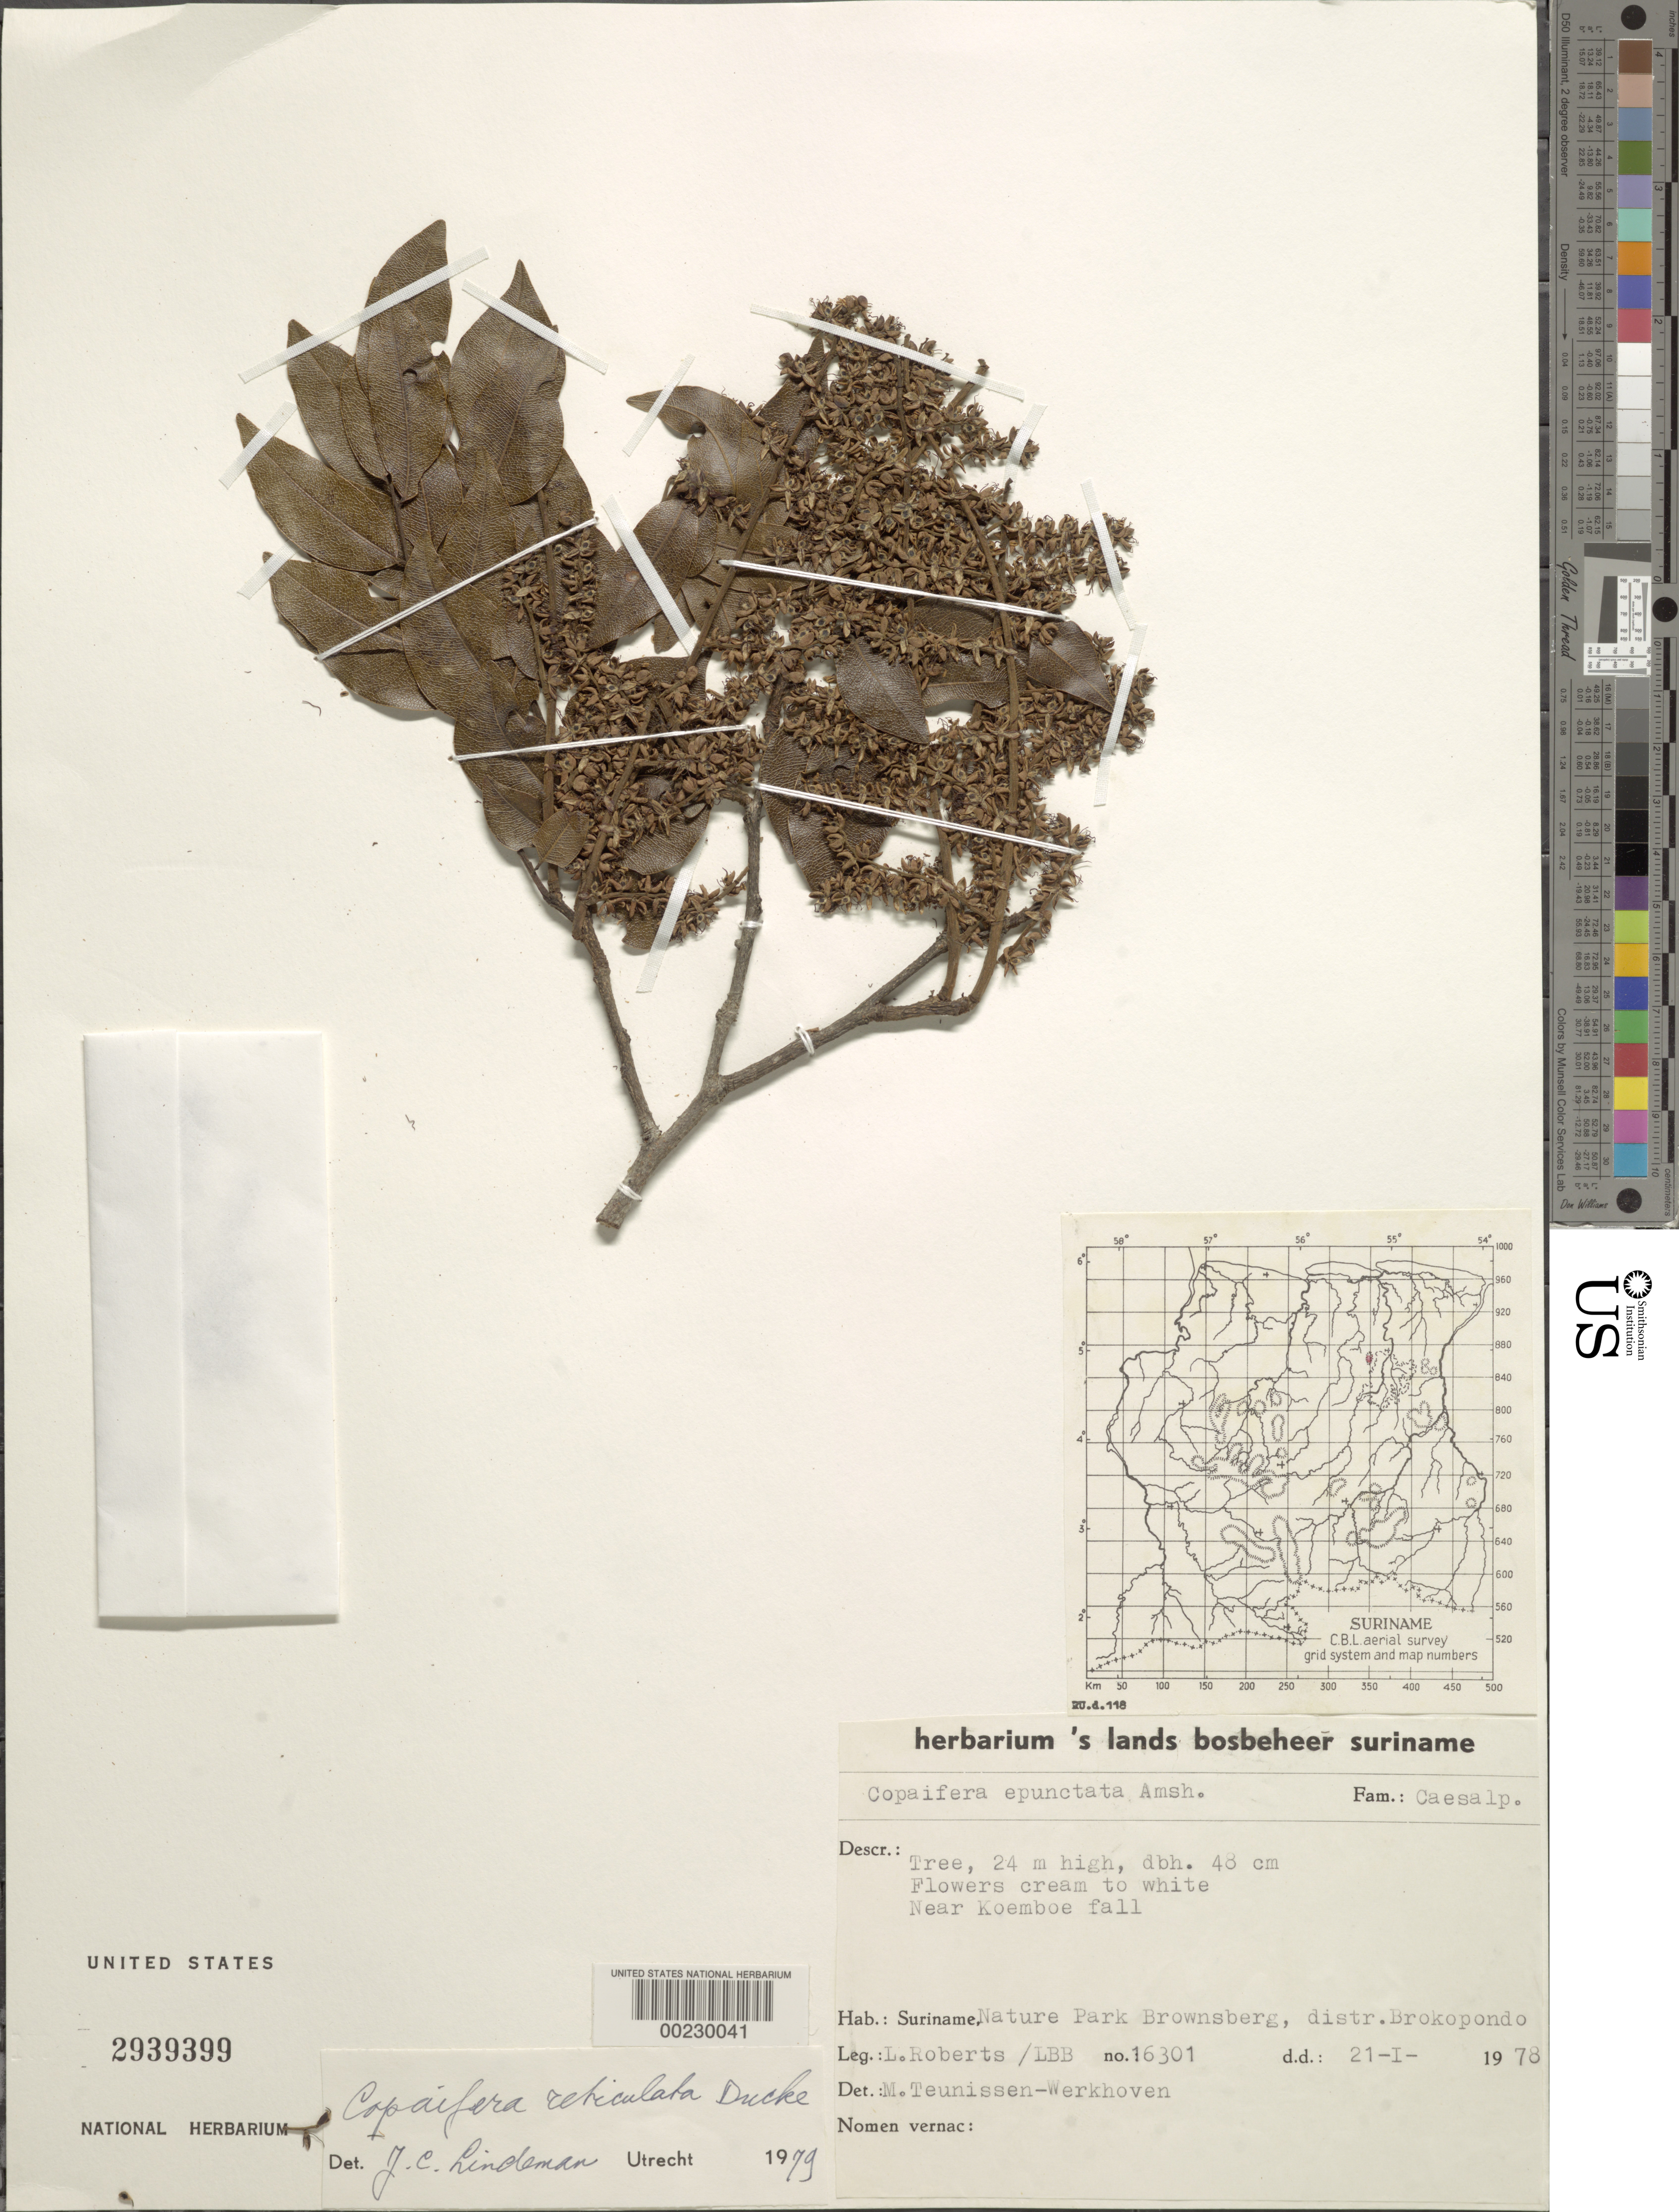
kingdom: Plantae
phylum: Tracheophyta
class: Magnoliopsida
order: Fabales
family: Fabaceae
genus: Copaifera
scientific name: Copaifera reticulata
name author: Ducke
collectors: L. Roberts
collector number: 16301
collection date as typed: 21 Jan 1978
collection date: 1978-01-21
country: Suriname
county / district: Brokopondo Dist.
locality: Nature park brownsberg_near koemboe fall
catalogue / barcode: US 2939399